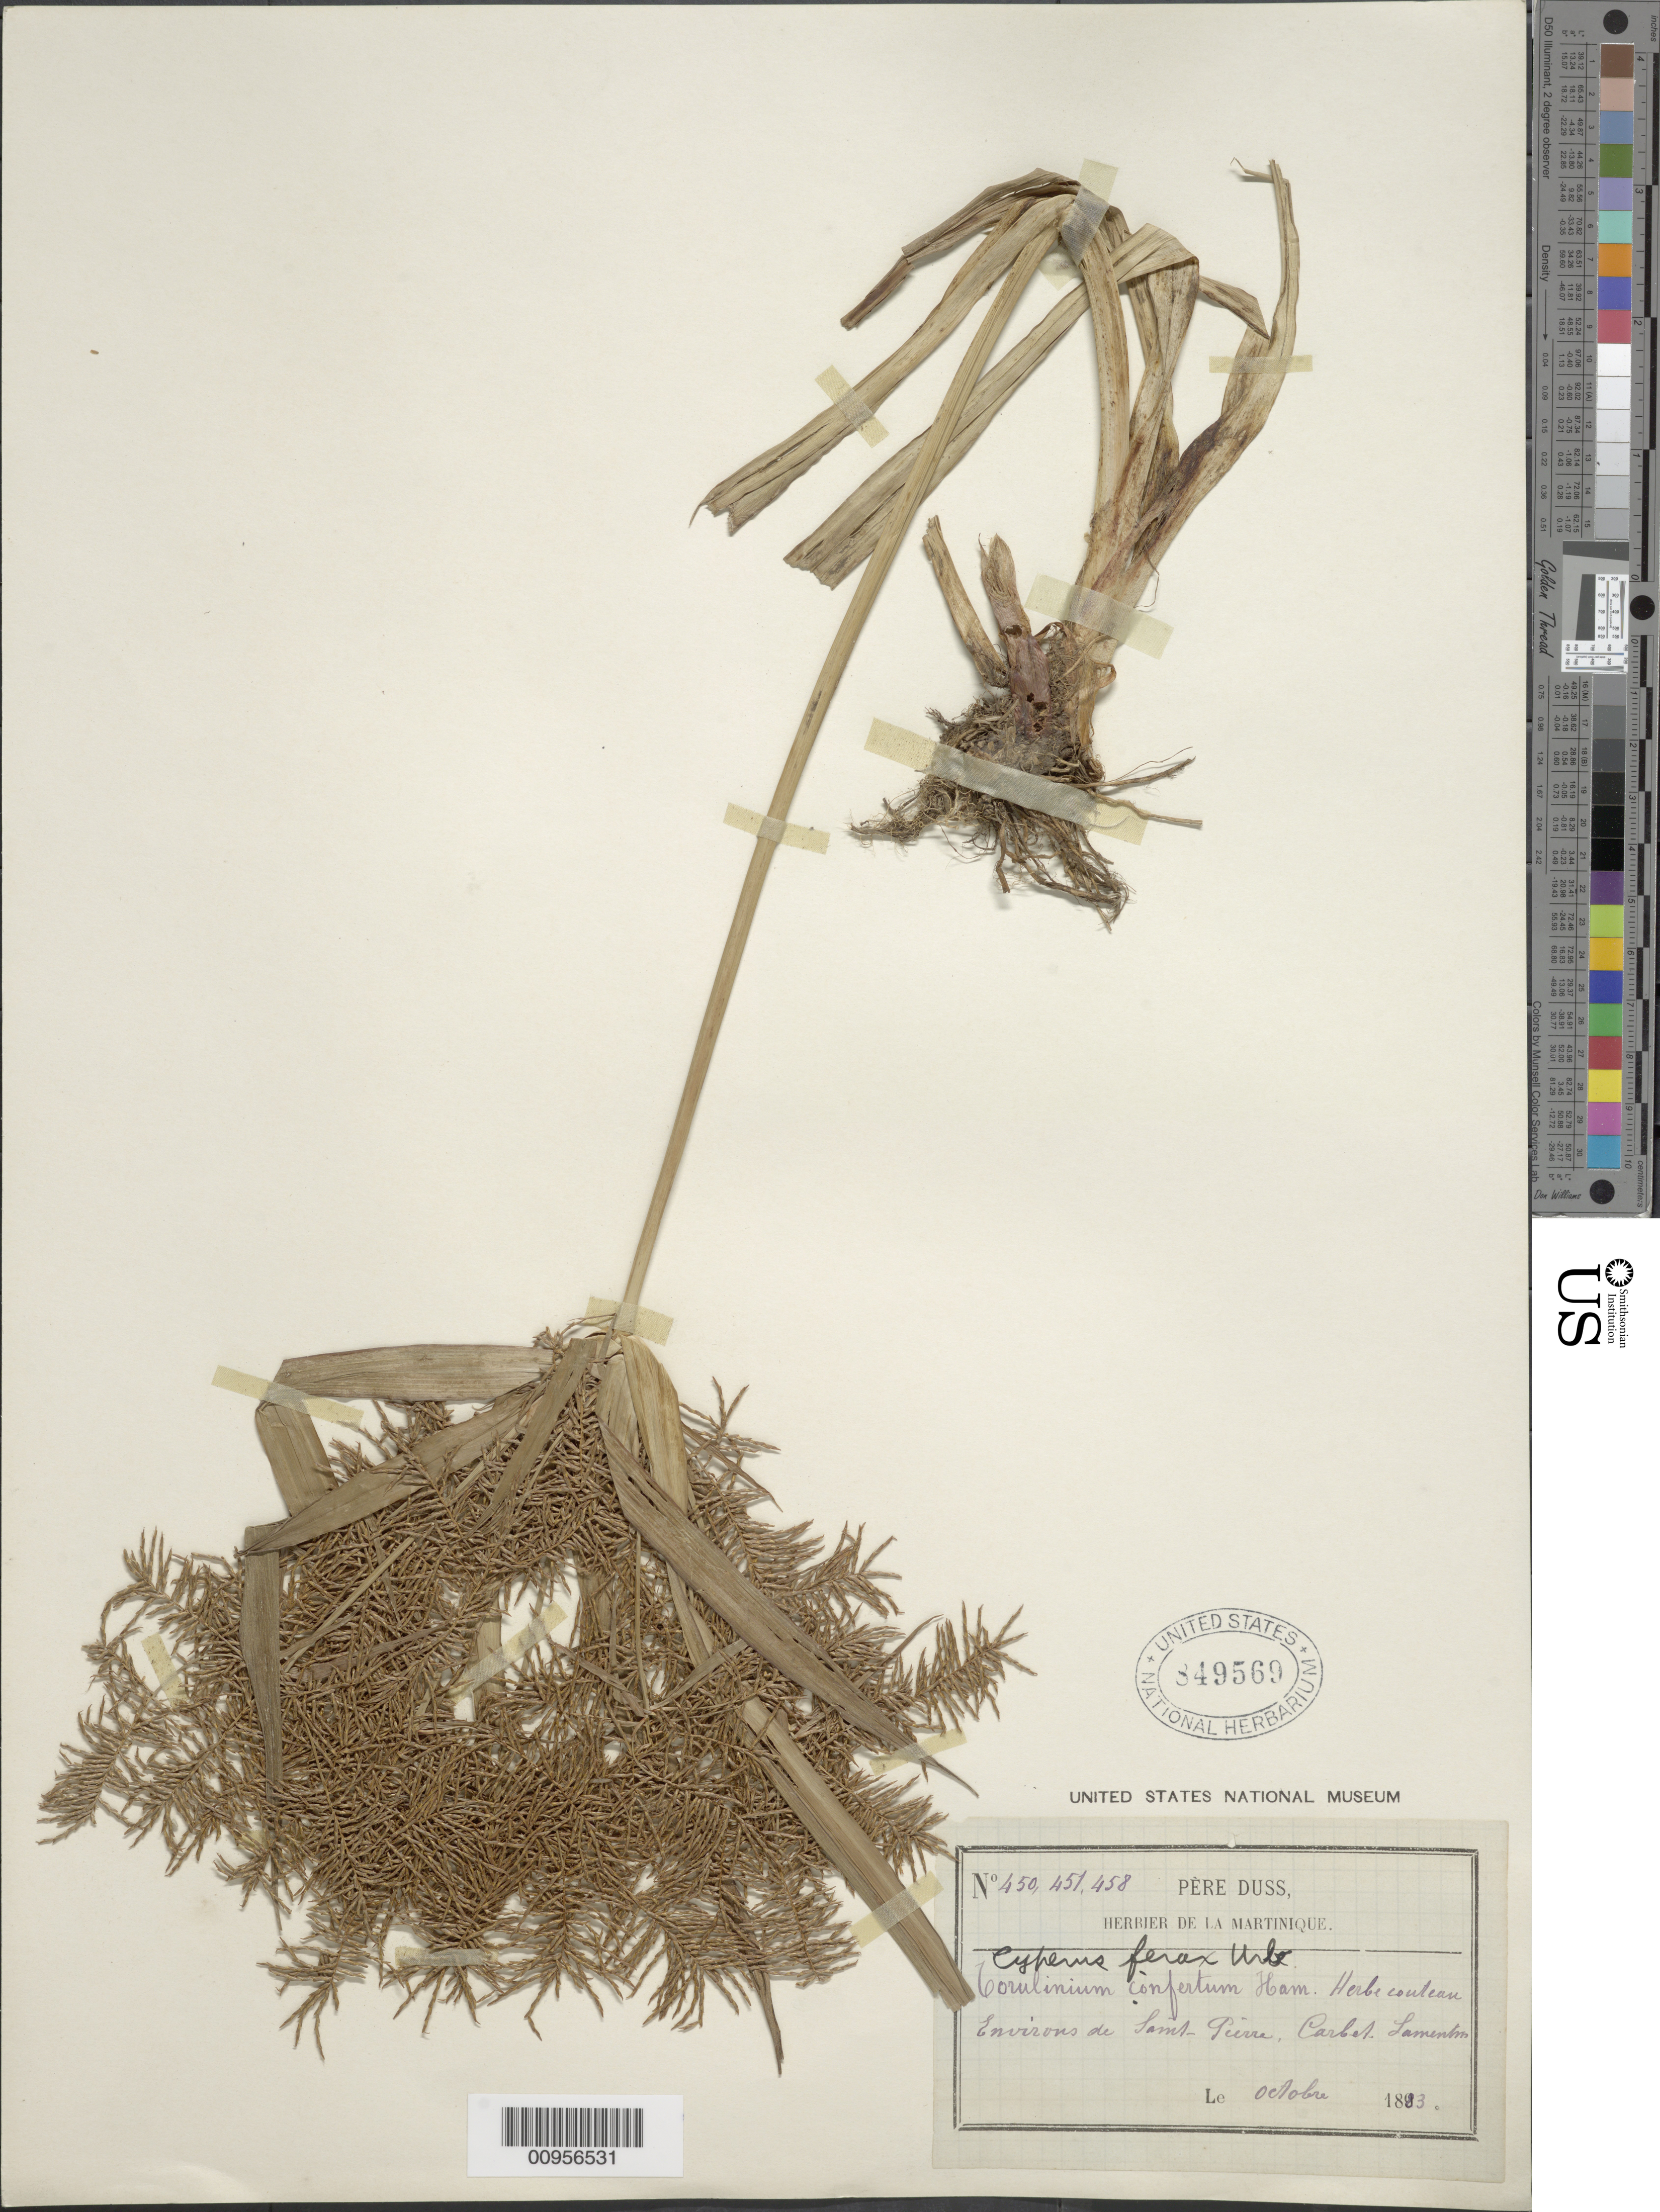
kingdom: Plantae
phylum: Tracheophyta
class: Liliopsida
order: Poales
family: Cyperaceae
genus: Cyperus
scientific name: Cyperus odoratus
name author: L.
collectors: Père Duss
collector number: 450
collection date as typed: Oct 1883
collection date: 1883-10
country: Martinique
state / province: Saint-Pierre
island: Martinique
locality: Environs de Saint Pierre, Carbet, Lamentin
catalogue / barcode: US 849569